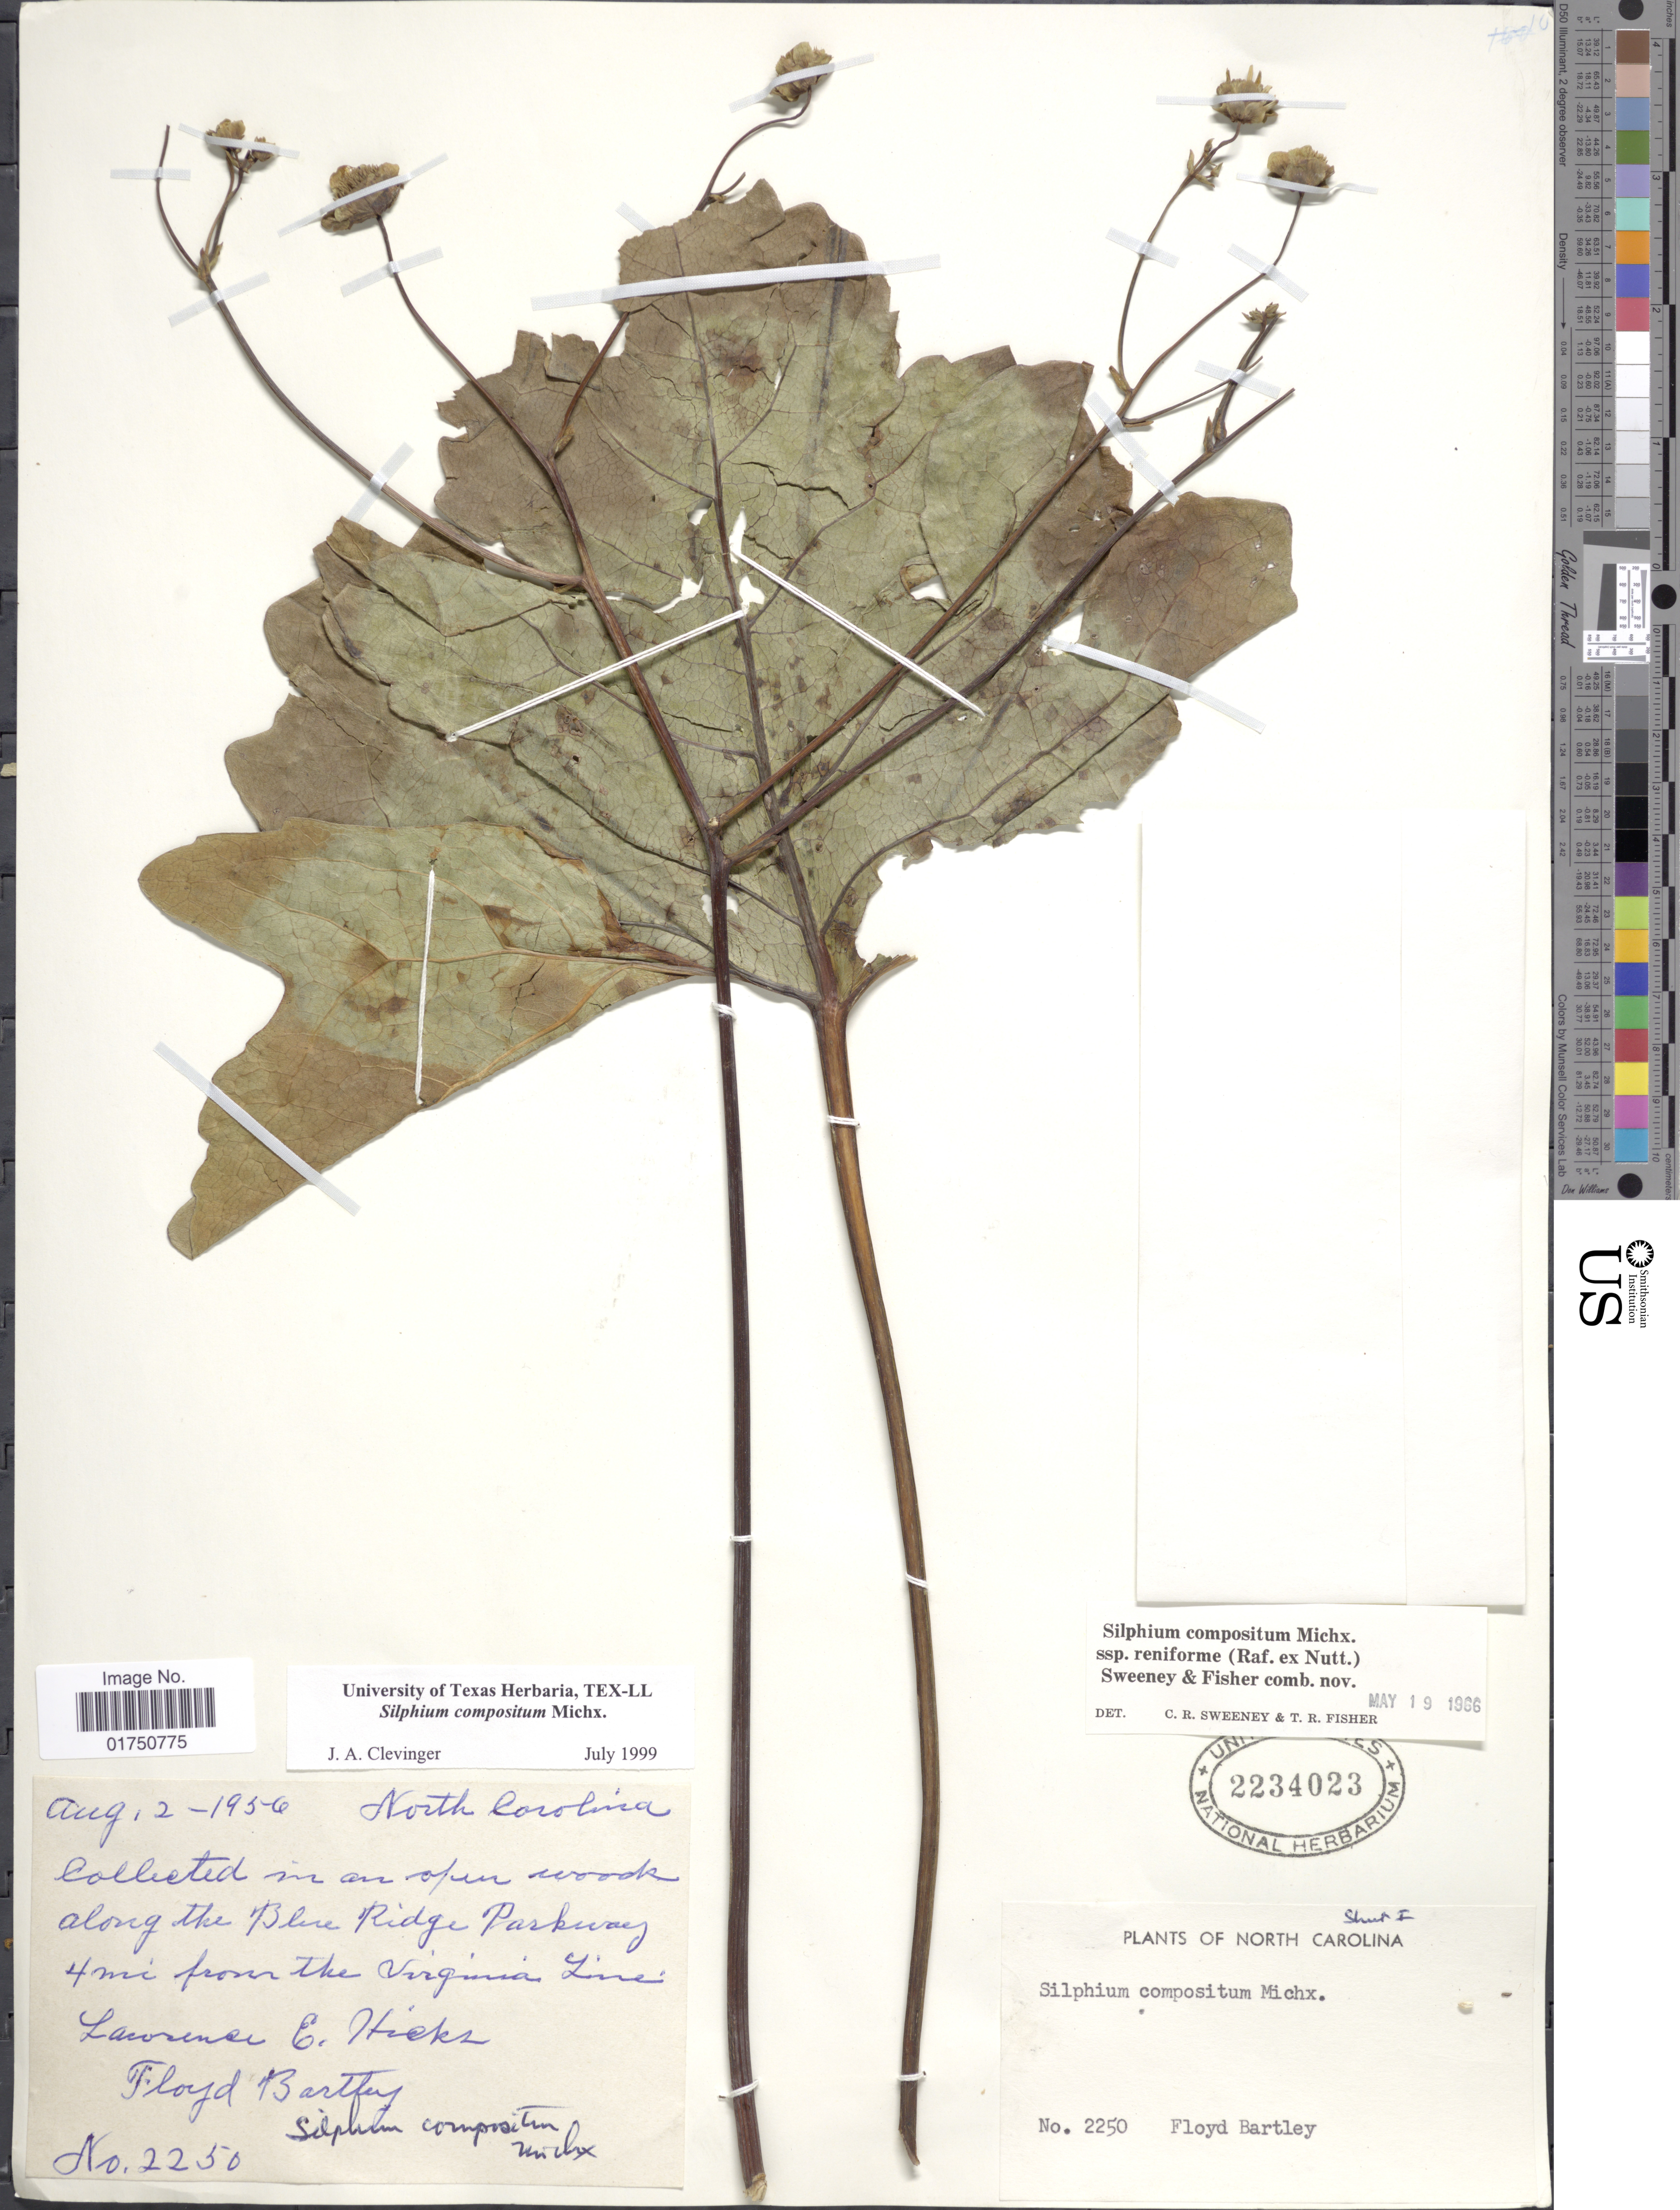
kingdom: Plantae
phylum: Tracheophyta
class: Magnoliopsida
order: Asterales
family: Asteraceae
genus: Silphium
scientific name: Silphium compositum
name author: Michx.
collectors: F. Bartley & L. E. Hicks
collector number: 2250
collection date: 1956-08-02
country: United States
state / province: North Carolina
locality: Collected in an open woods along the Blue Ridge Parkway 4 mi from the Virginia Line.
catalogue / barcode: US 2234023